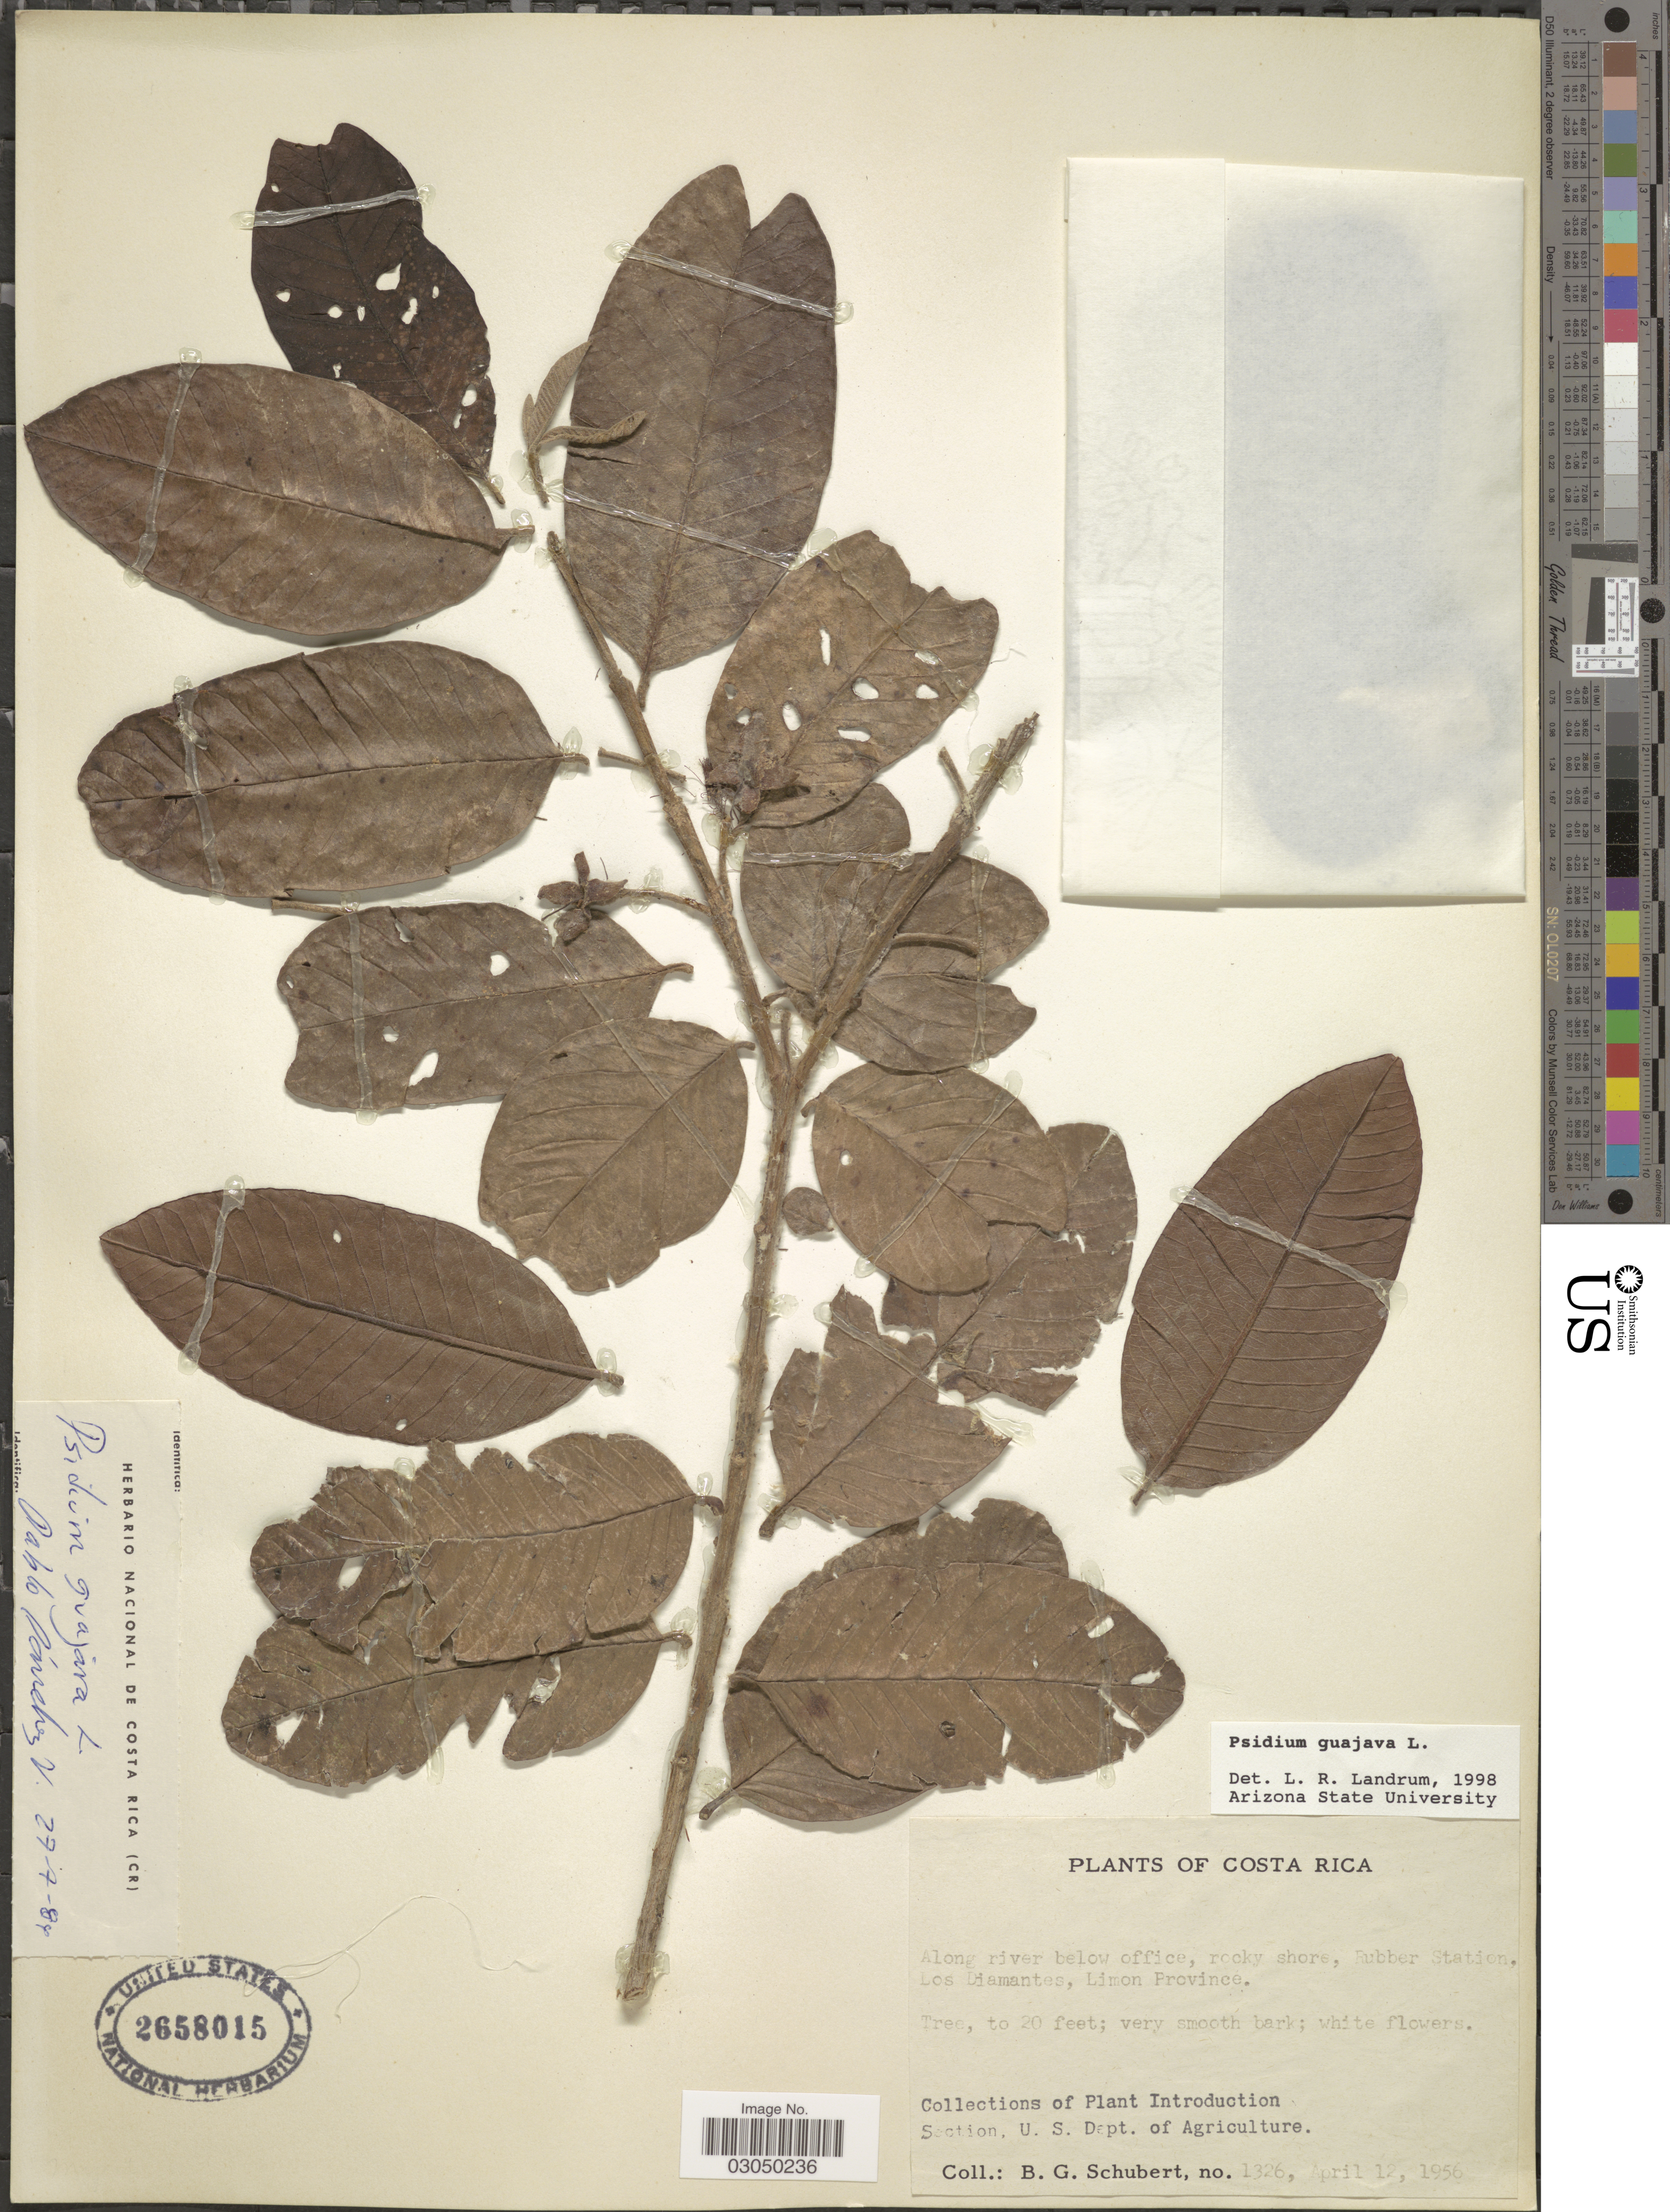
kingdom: Plantae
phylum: Tracheophyta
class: Magnoliopsida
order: Myrtales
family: Myrtaceae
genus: Psidium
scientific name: Psidium guajava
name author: L.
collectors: B. Schubert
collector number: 1326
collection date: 1956-04-12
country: Costa Rica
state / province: Limón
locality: Along river below office, rocky shore, Rubber Station, Los Diamantes, Limon Province.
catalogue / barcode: US 2658015